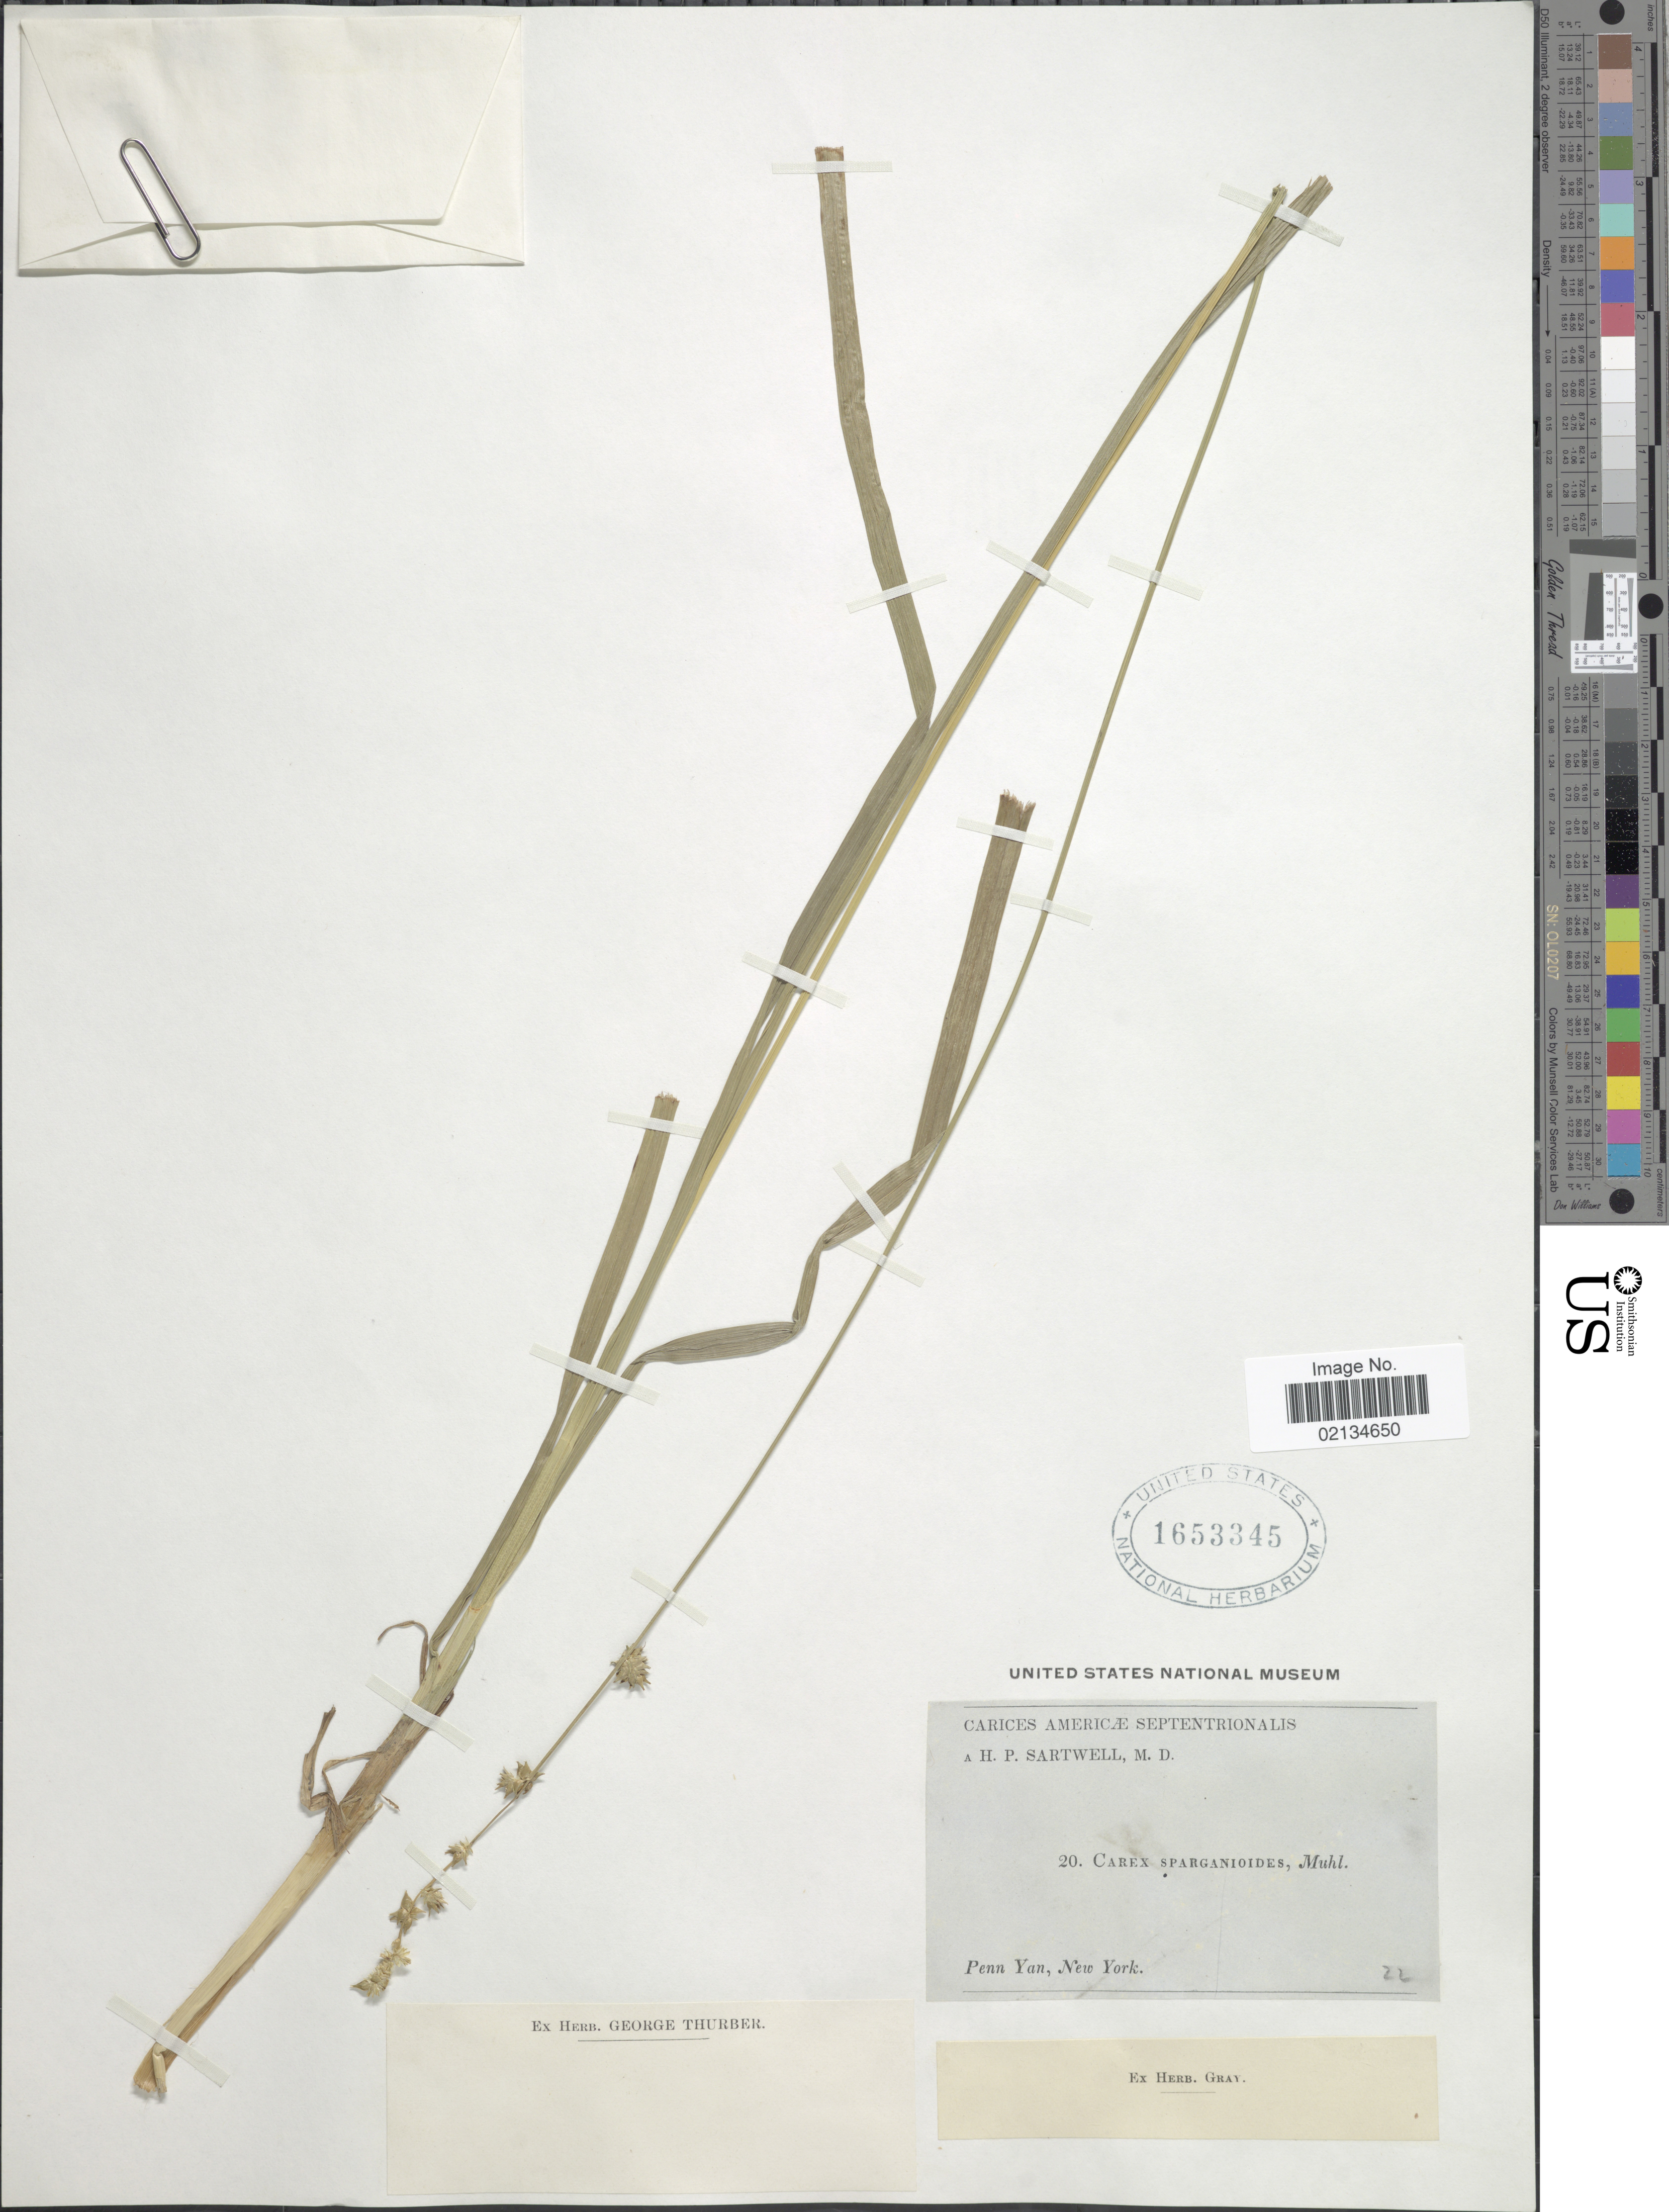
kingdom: Plantae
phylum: Tracheophyta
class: Liliopsida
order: Poales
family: Cyperaceae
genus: Carex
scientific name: Carex sparganioides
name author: Muhl. ex Willd.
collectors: H. P. Sartwell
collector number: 20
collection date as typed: Transcribed d/m/y: //22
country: United States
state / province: New York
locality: Carices Americae Septentrionalis, Penn Yan.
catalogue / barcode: US 1653345